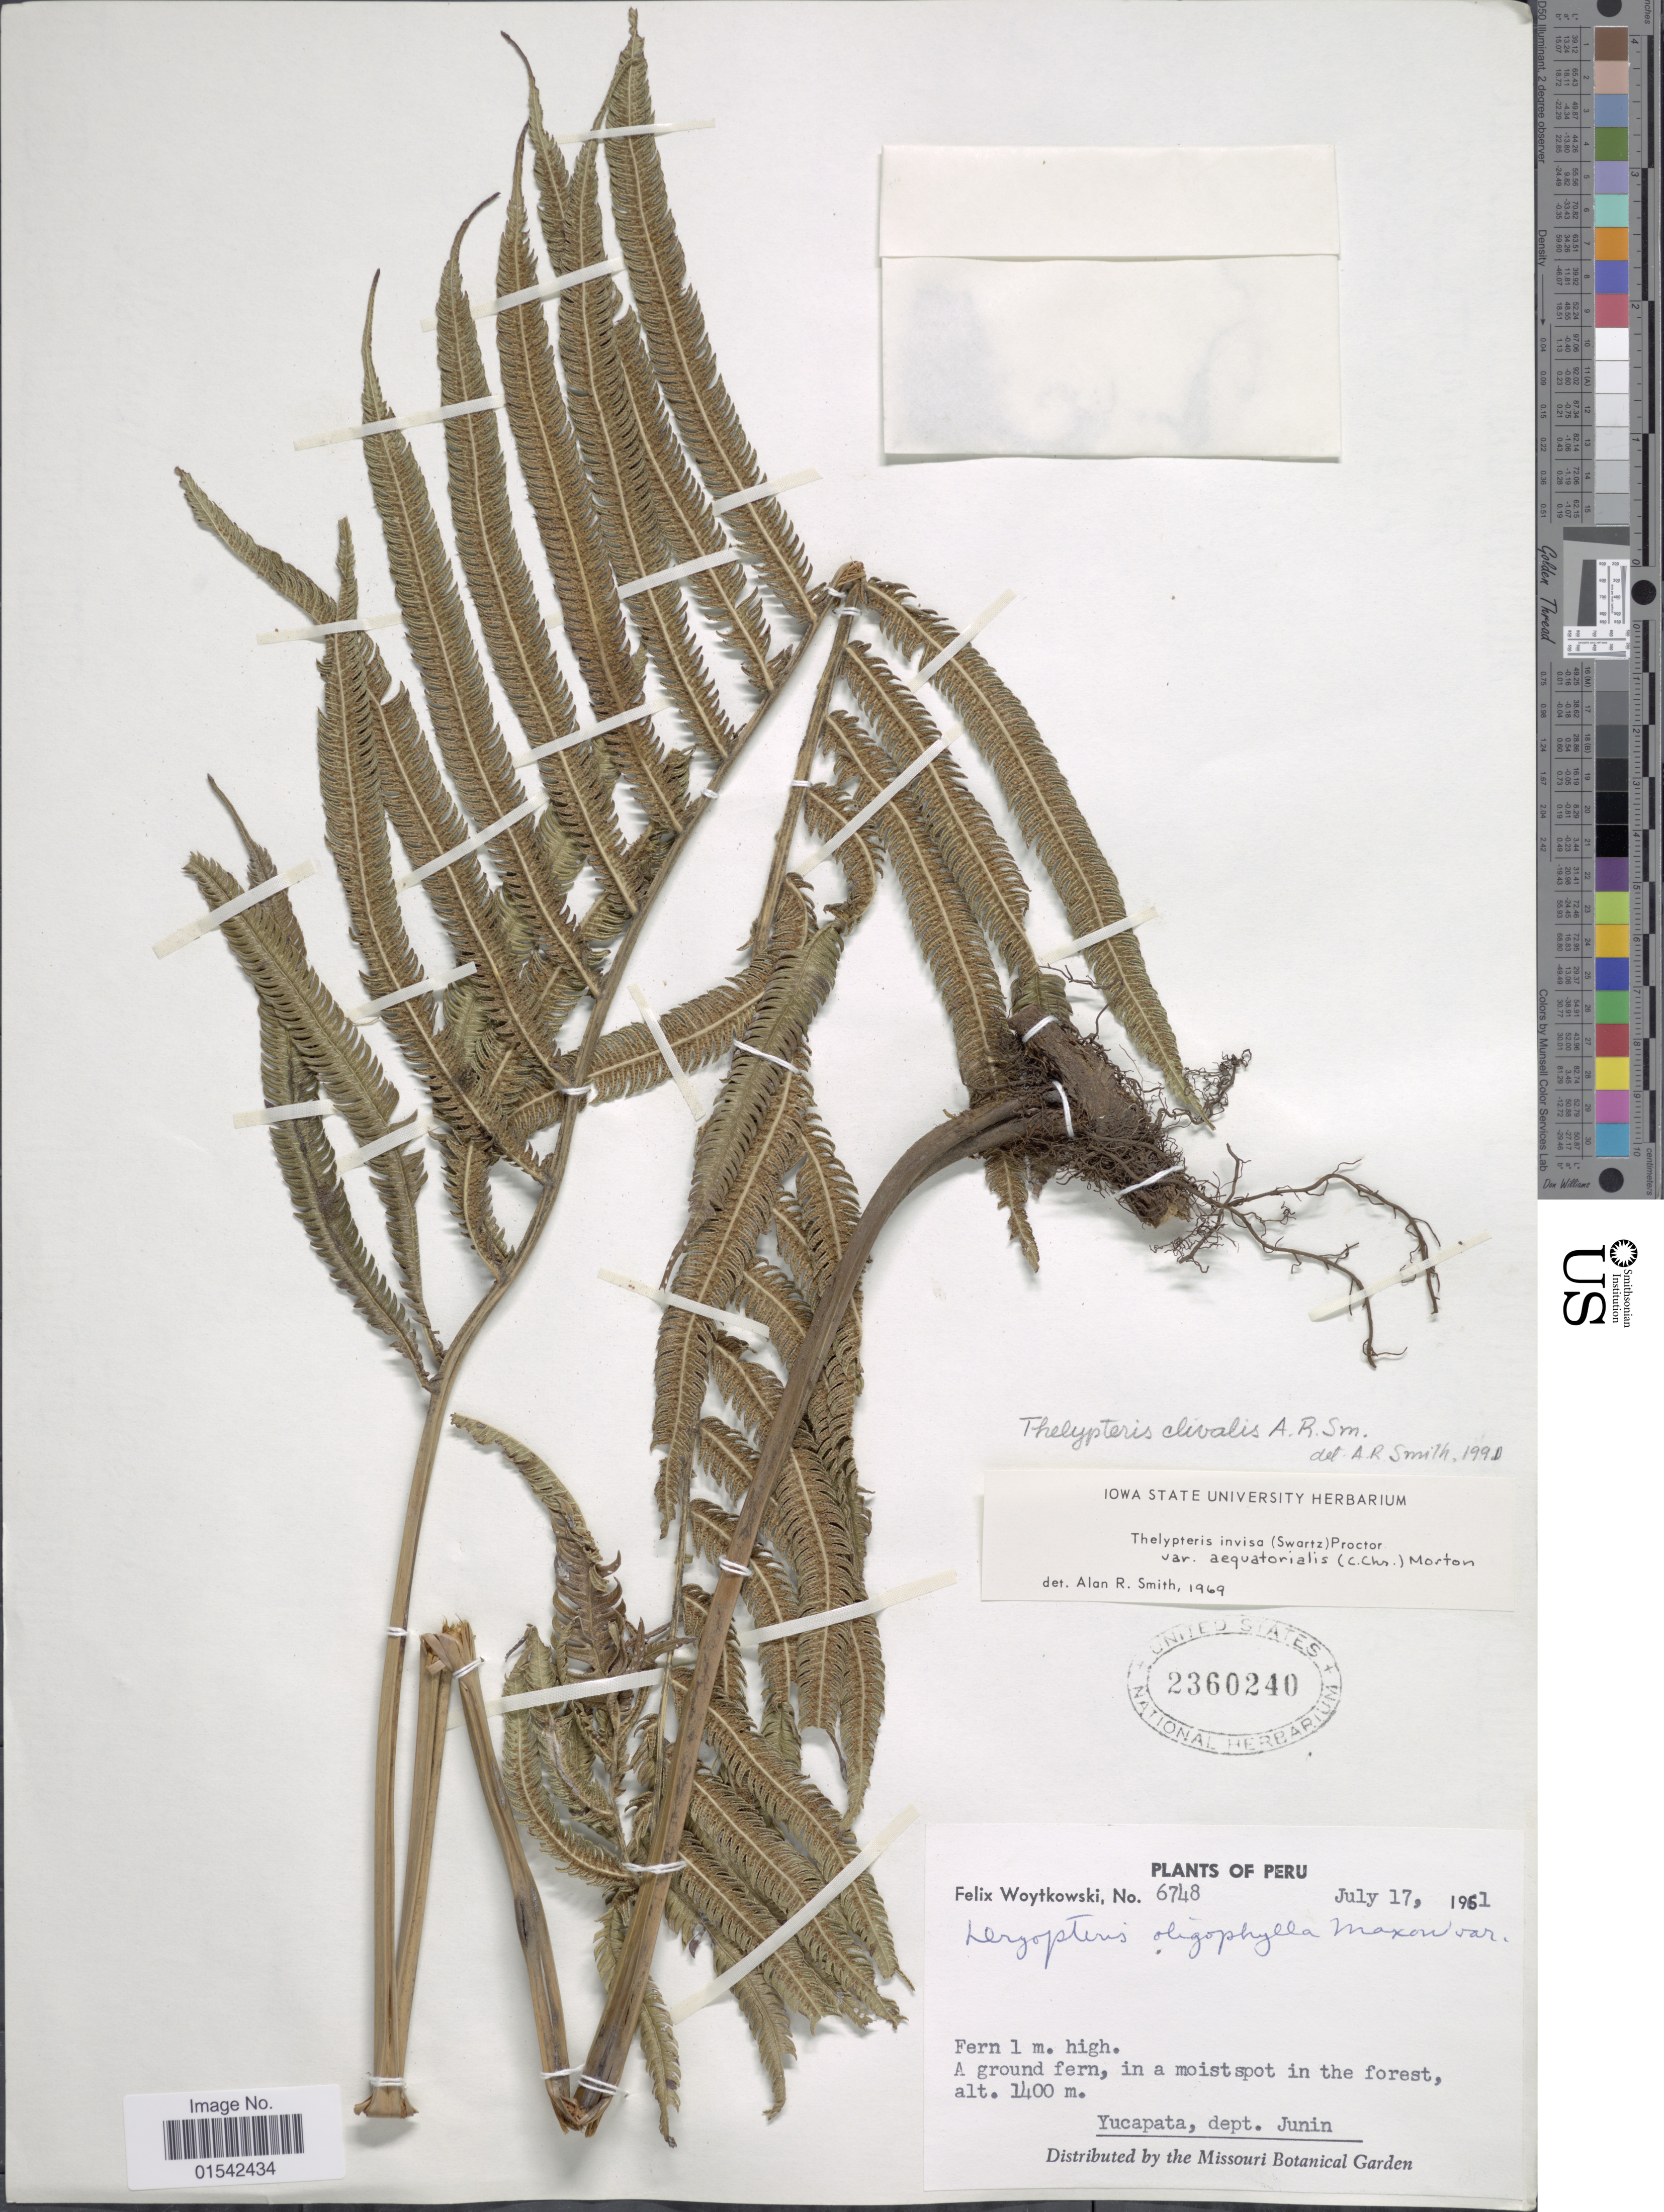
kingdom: Plantae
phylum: Tracheophyta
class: Polypodiopsida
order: Polypodiales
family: Thelypteridaceae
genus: Cyclosorus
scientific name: Cyclosorus clivalis (A.R. Sm.) comb. nov., ined 2015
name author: (A.R. Sm.)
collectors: F. Woytkowski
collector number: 6748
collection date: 1961-07-17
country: Peru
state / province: Junín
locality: Yucapata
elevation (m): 1400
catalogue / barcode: US 2360240